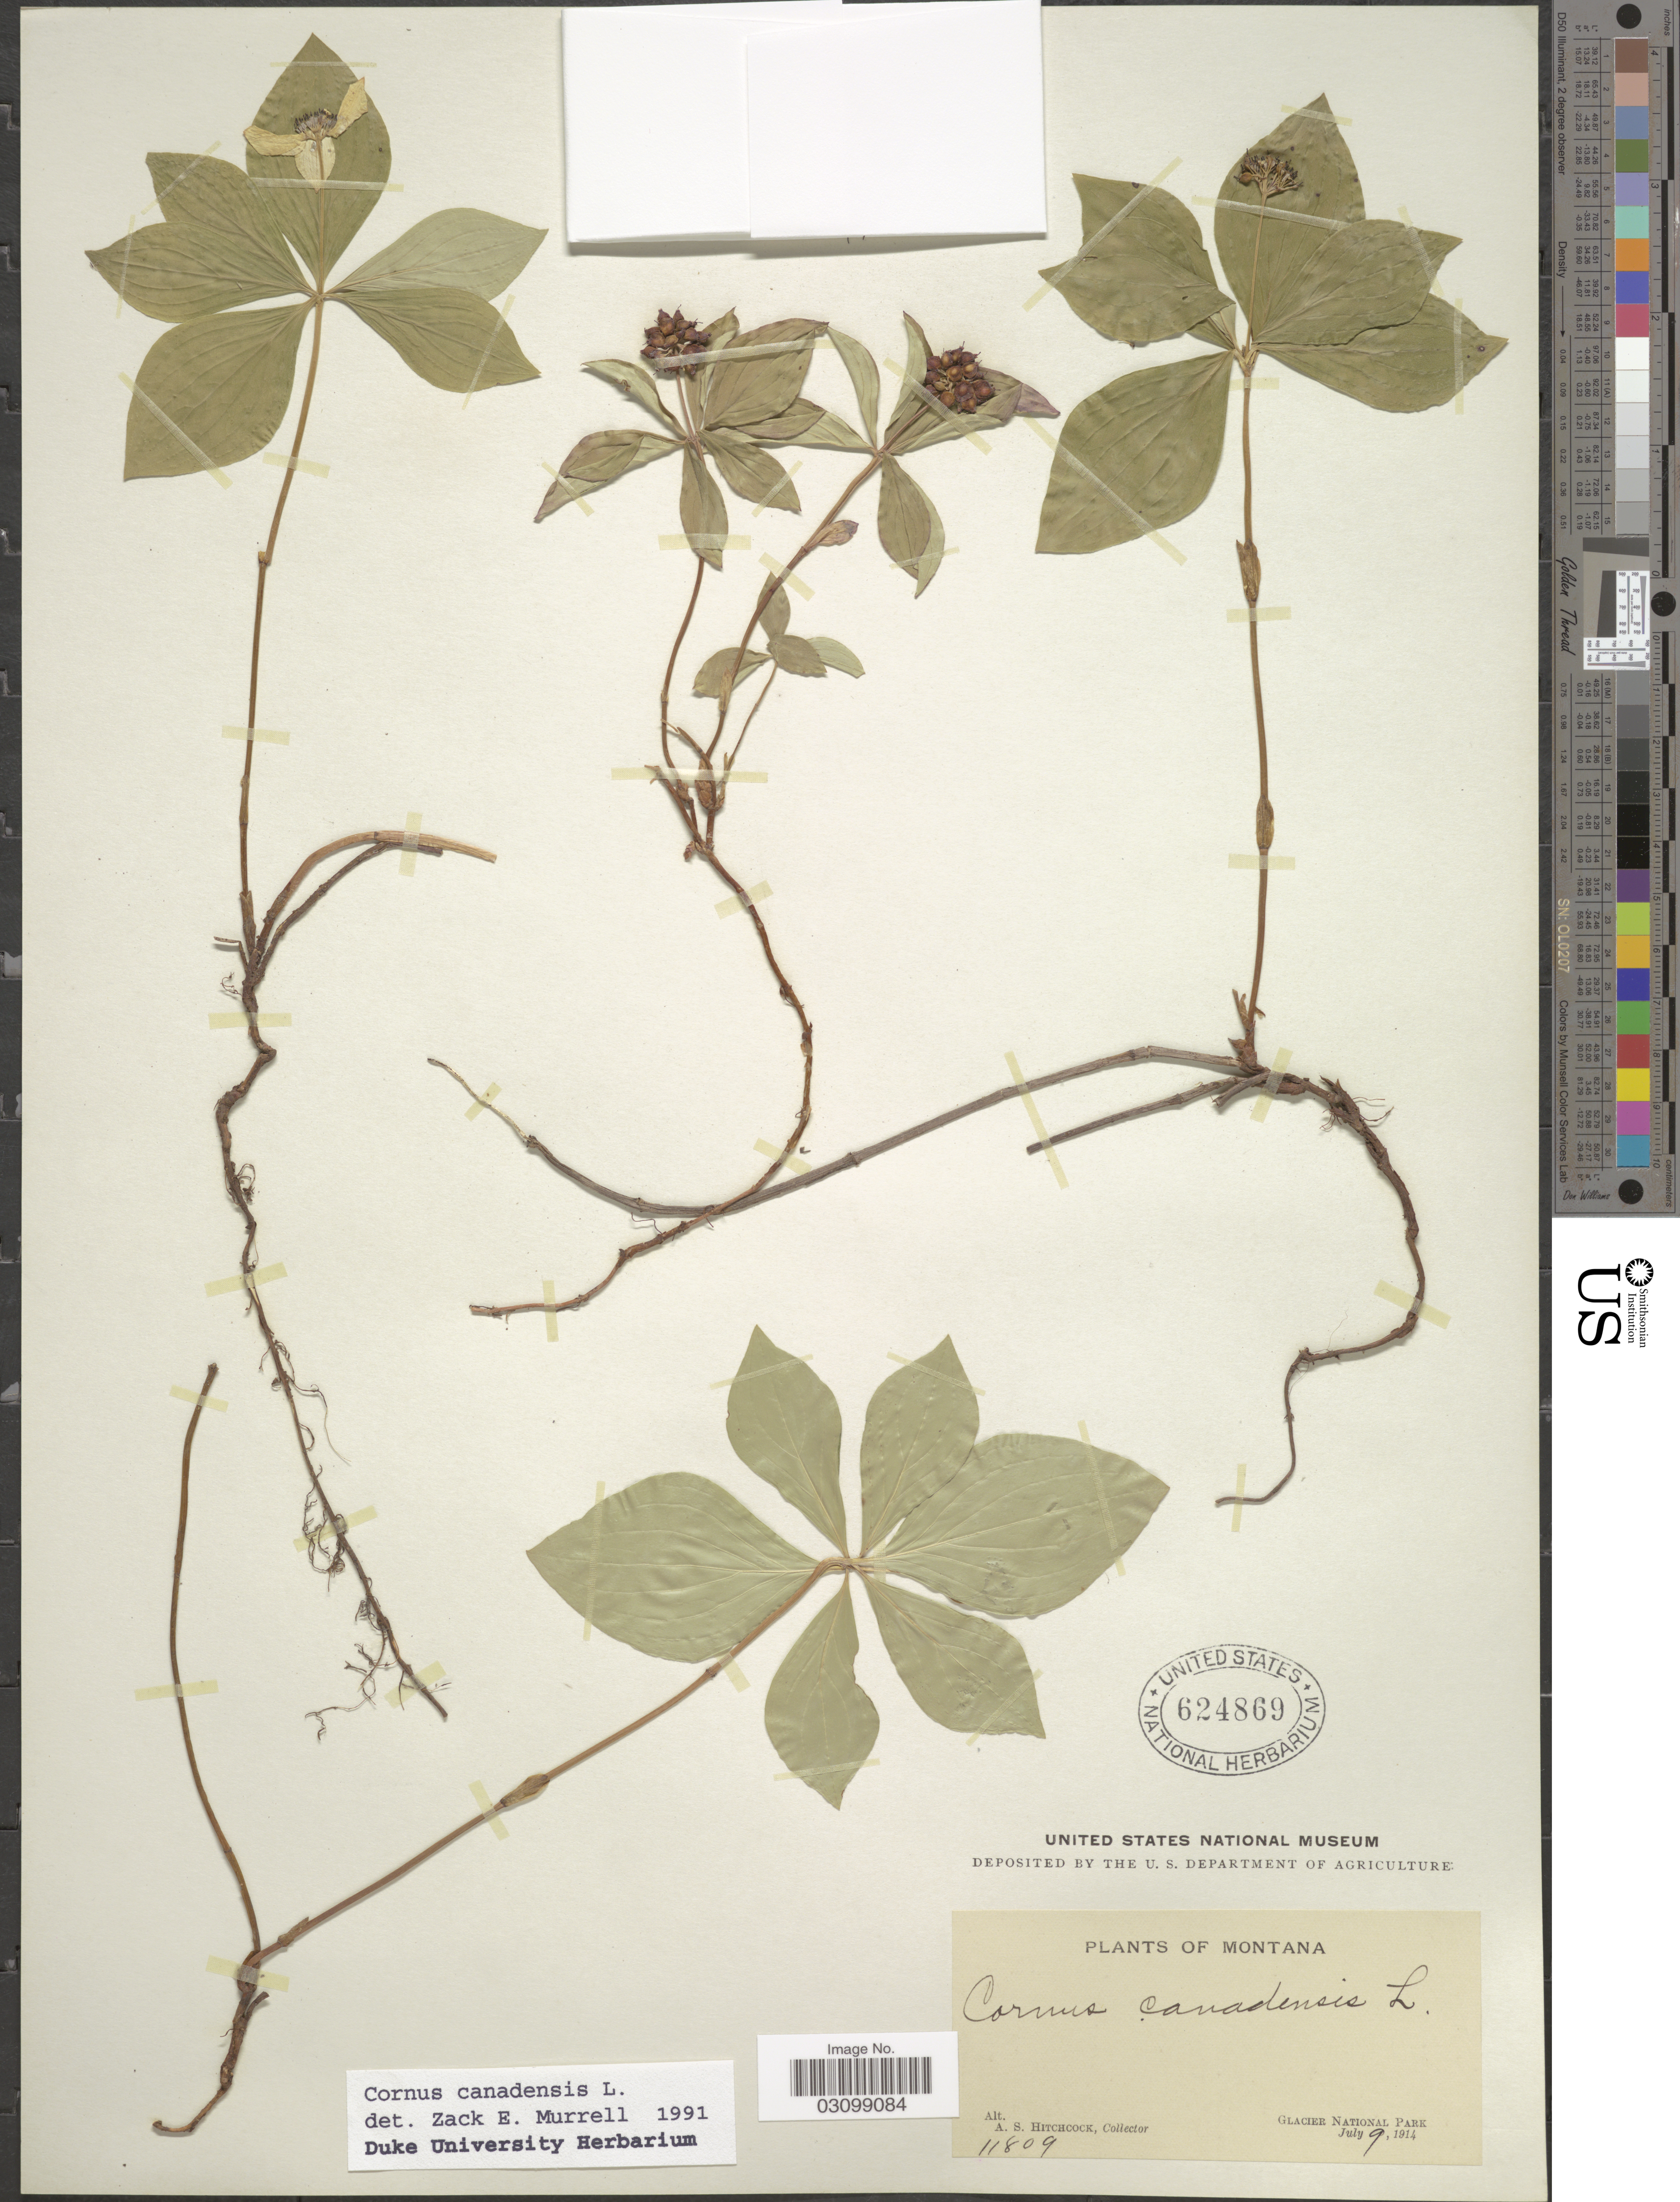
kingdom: Plantae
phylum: Tracheophyta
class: Magnoliopsida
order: Cornales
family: Cornaceae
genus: Cornus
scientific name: Cornus canadensis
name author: L.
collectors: A. S. Hitchcock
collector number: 11809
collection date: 1914-07-09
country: United States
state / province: Montana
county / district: Flathead / Glacier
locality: Glacier National Park.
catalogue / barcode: US 624869